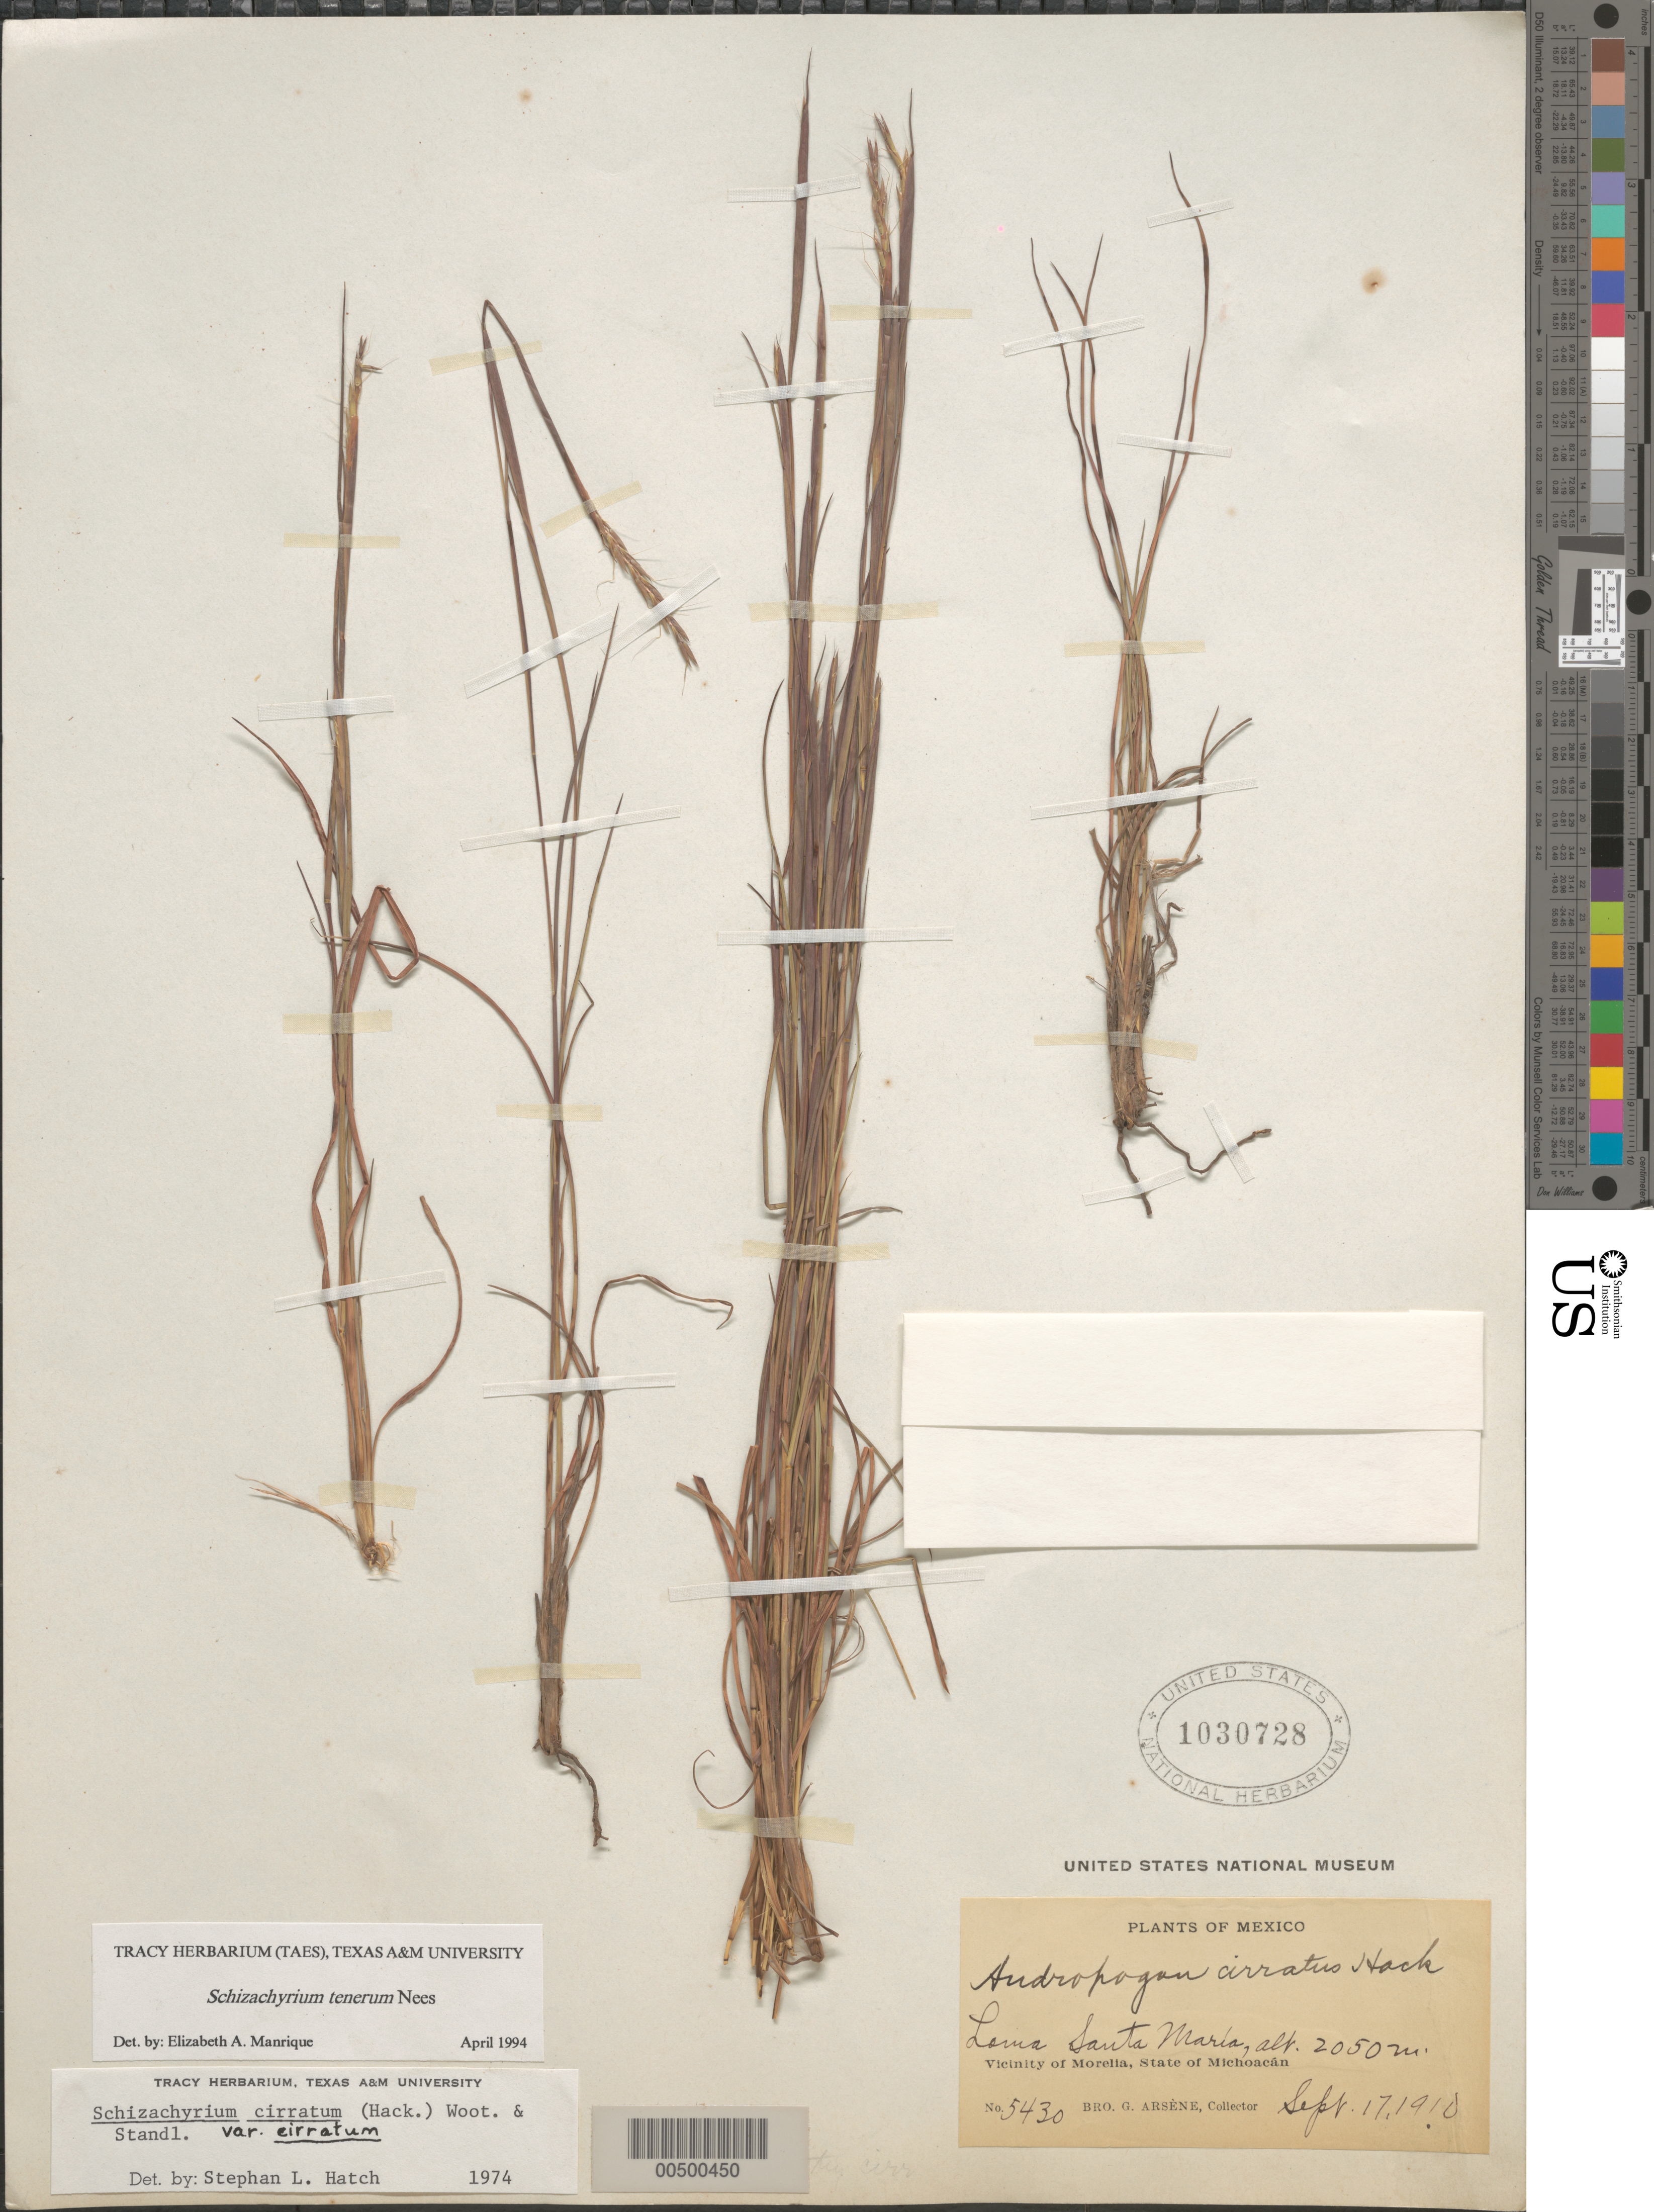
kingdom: Plantae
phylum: Tracheophyta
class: Liliopsida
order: Poales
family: Poaceae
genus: Schizachyrium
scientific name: Schizachyrium tenerum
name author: Nees in Mart.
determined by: Manrique, E. A.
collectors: Bro. G. Arsène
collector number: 5430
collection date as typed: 17 Sep 1910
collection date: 1910-09-17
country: Mexico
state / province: Michoacán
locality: Loma Santa Maria, vicinity of Morelia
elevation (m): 2050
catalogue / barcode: US 1030728